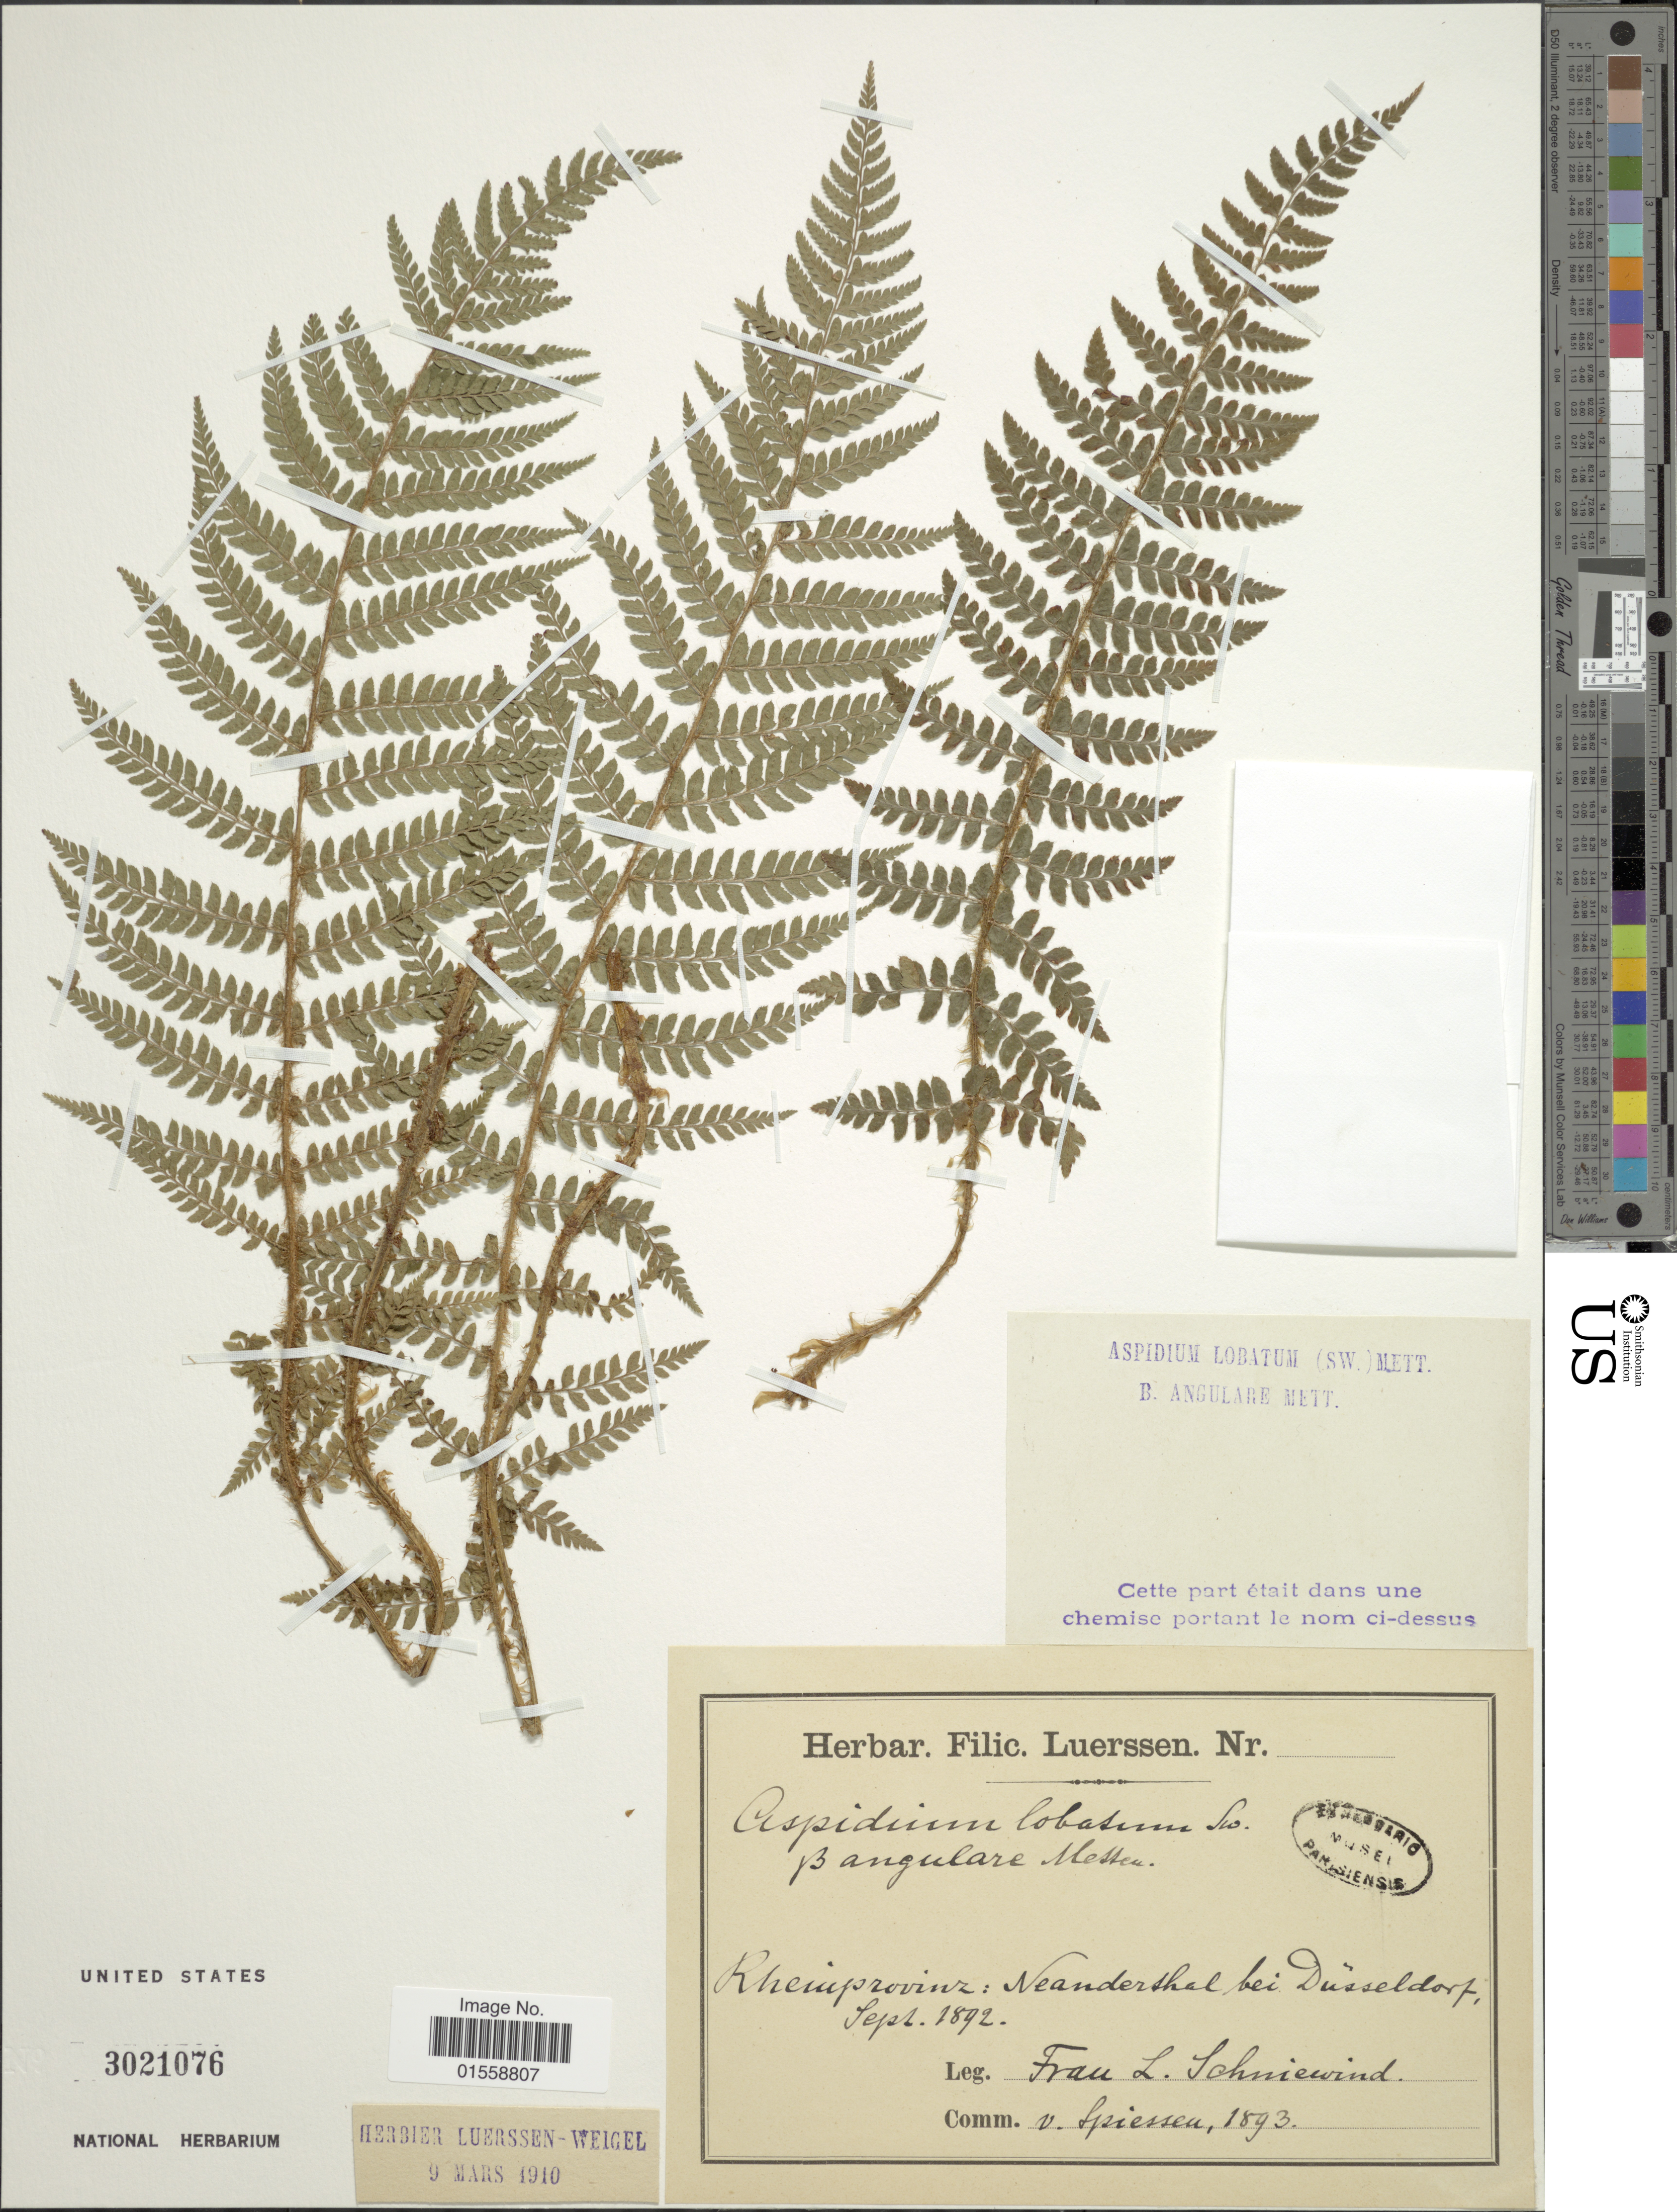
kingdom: Plantae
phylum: Tracheophyta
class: Polypodiopsida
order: Polypodiales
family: Dryopteridaceae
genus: Polystichum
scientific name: Polystichum setiferum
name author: (Forssk.) Moore ex Woynar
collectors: L. Schniewind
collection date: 1892-09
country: Germany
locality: Rheniprovinz: Neanderthal bei Dusseldorf [interpreted]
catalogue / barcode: US 3021076